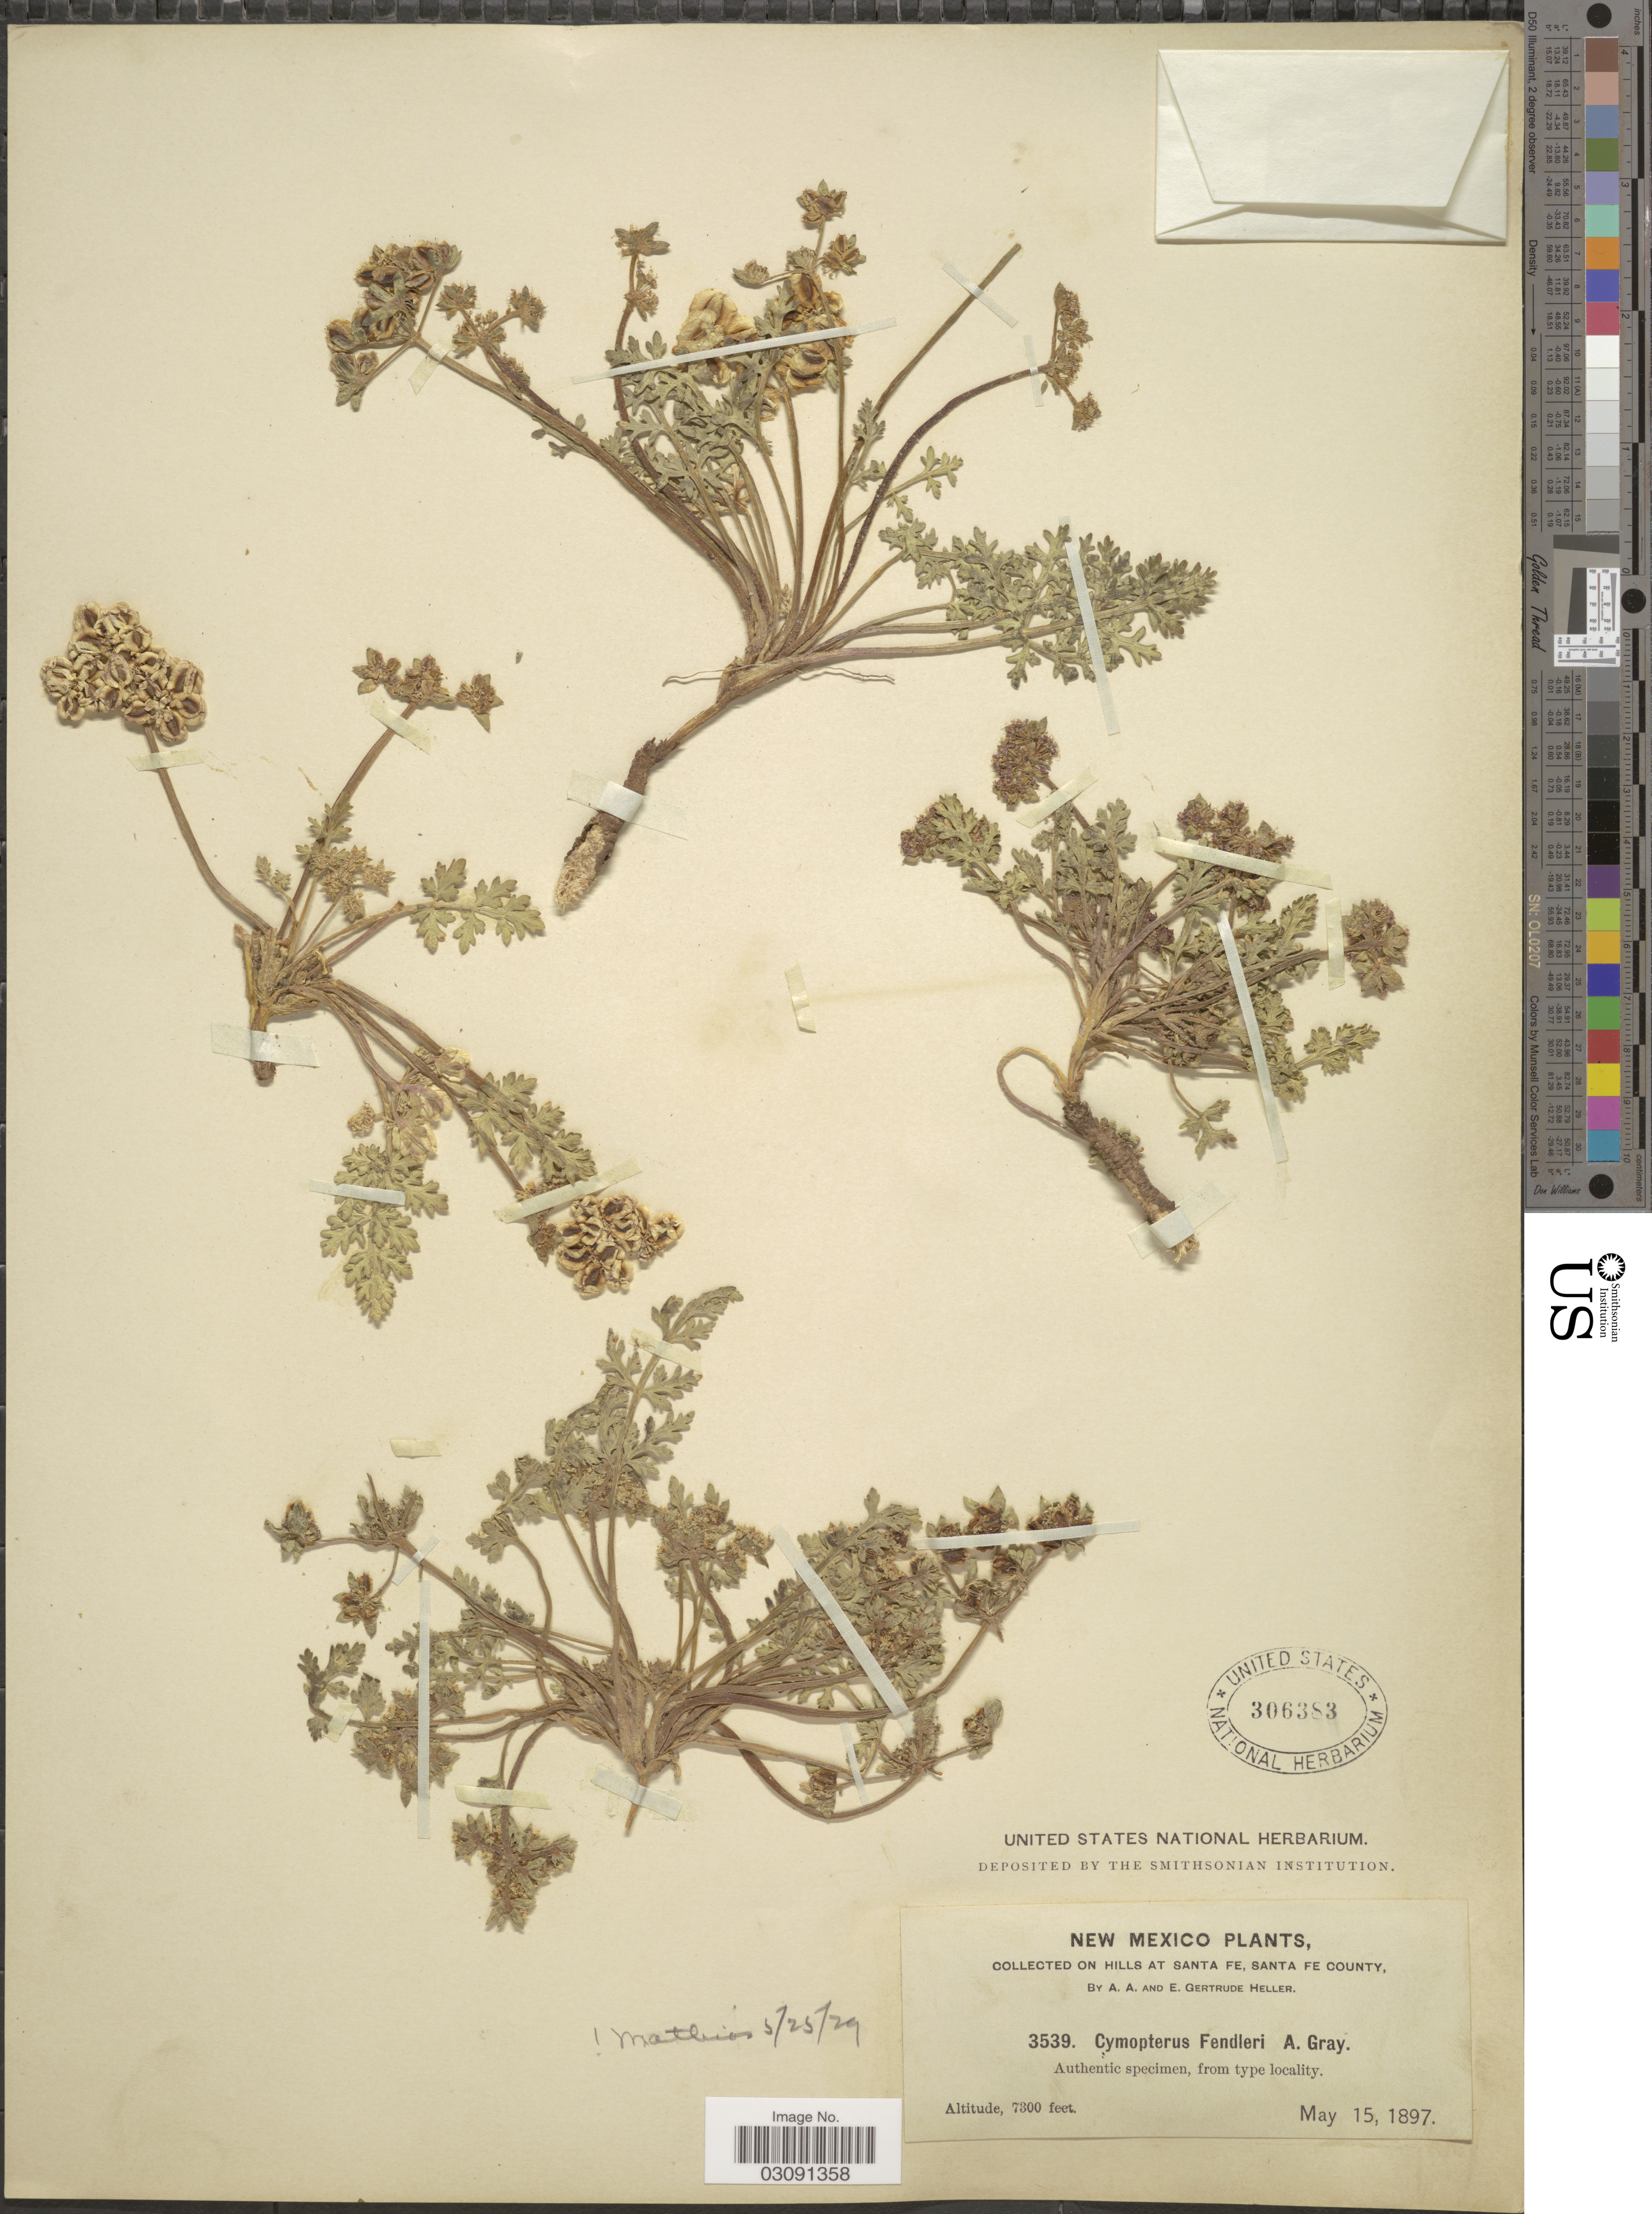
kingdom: Plantae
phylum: Tracheophyta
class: Magnoliopsida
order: Apiales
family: Apiaceae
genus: Cymopterus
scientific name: Cymopterus fendleri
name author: A. Gray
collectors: A. A. Heller & E. G. Heller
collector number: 3539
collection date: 1897-05-15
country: United States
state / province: New Mexico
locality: On hills at Santa Fe, Santa Fe County.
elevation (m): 2225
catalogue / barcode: US 306383